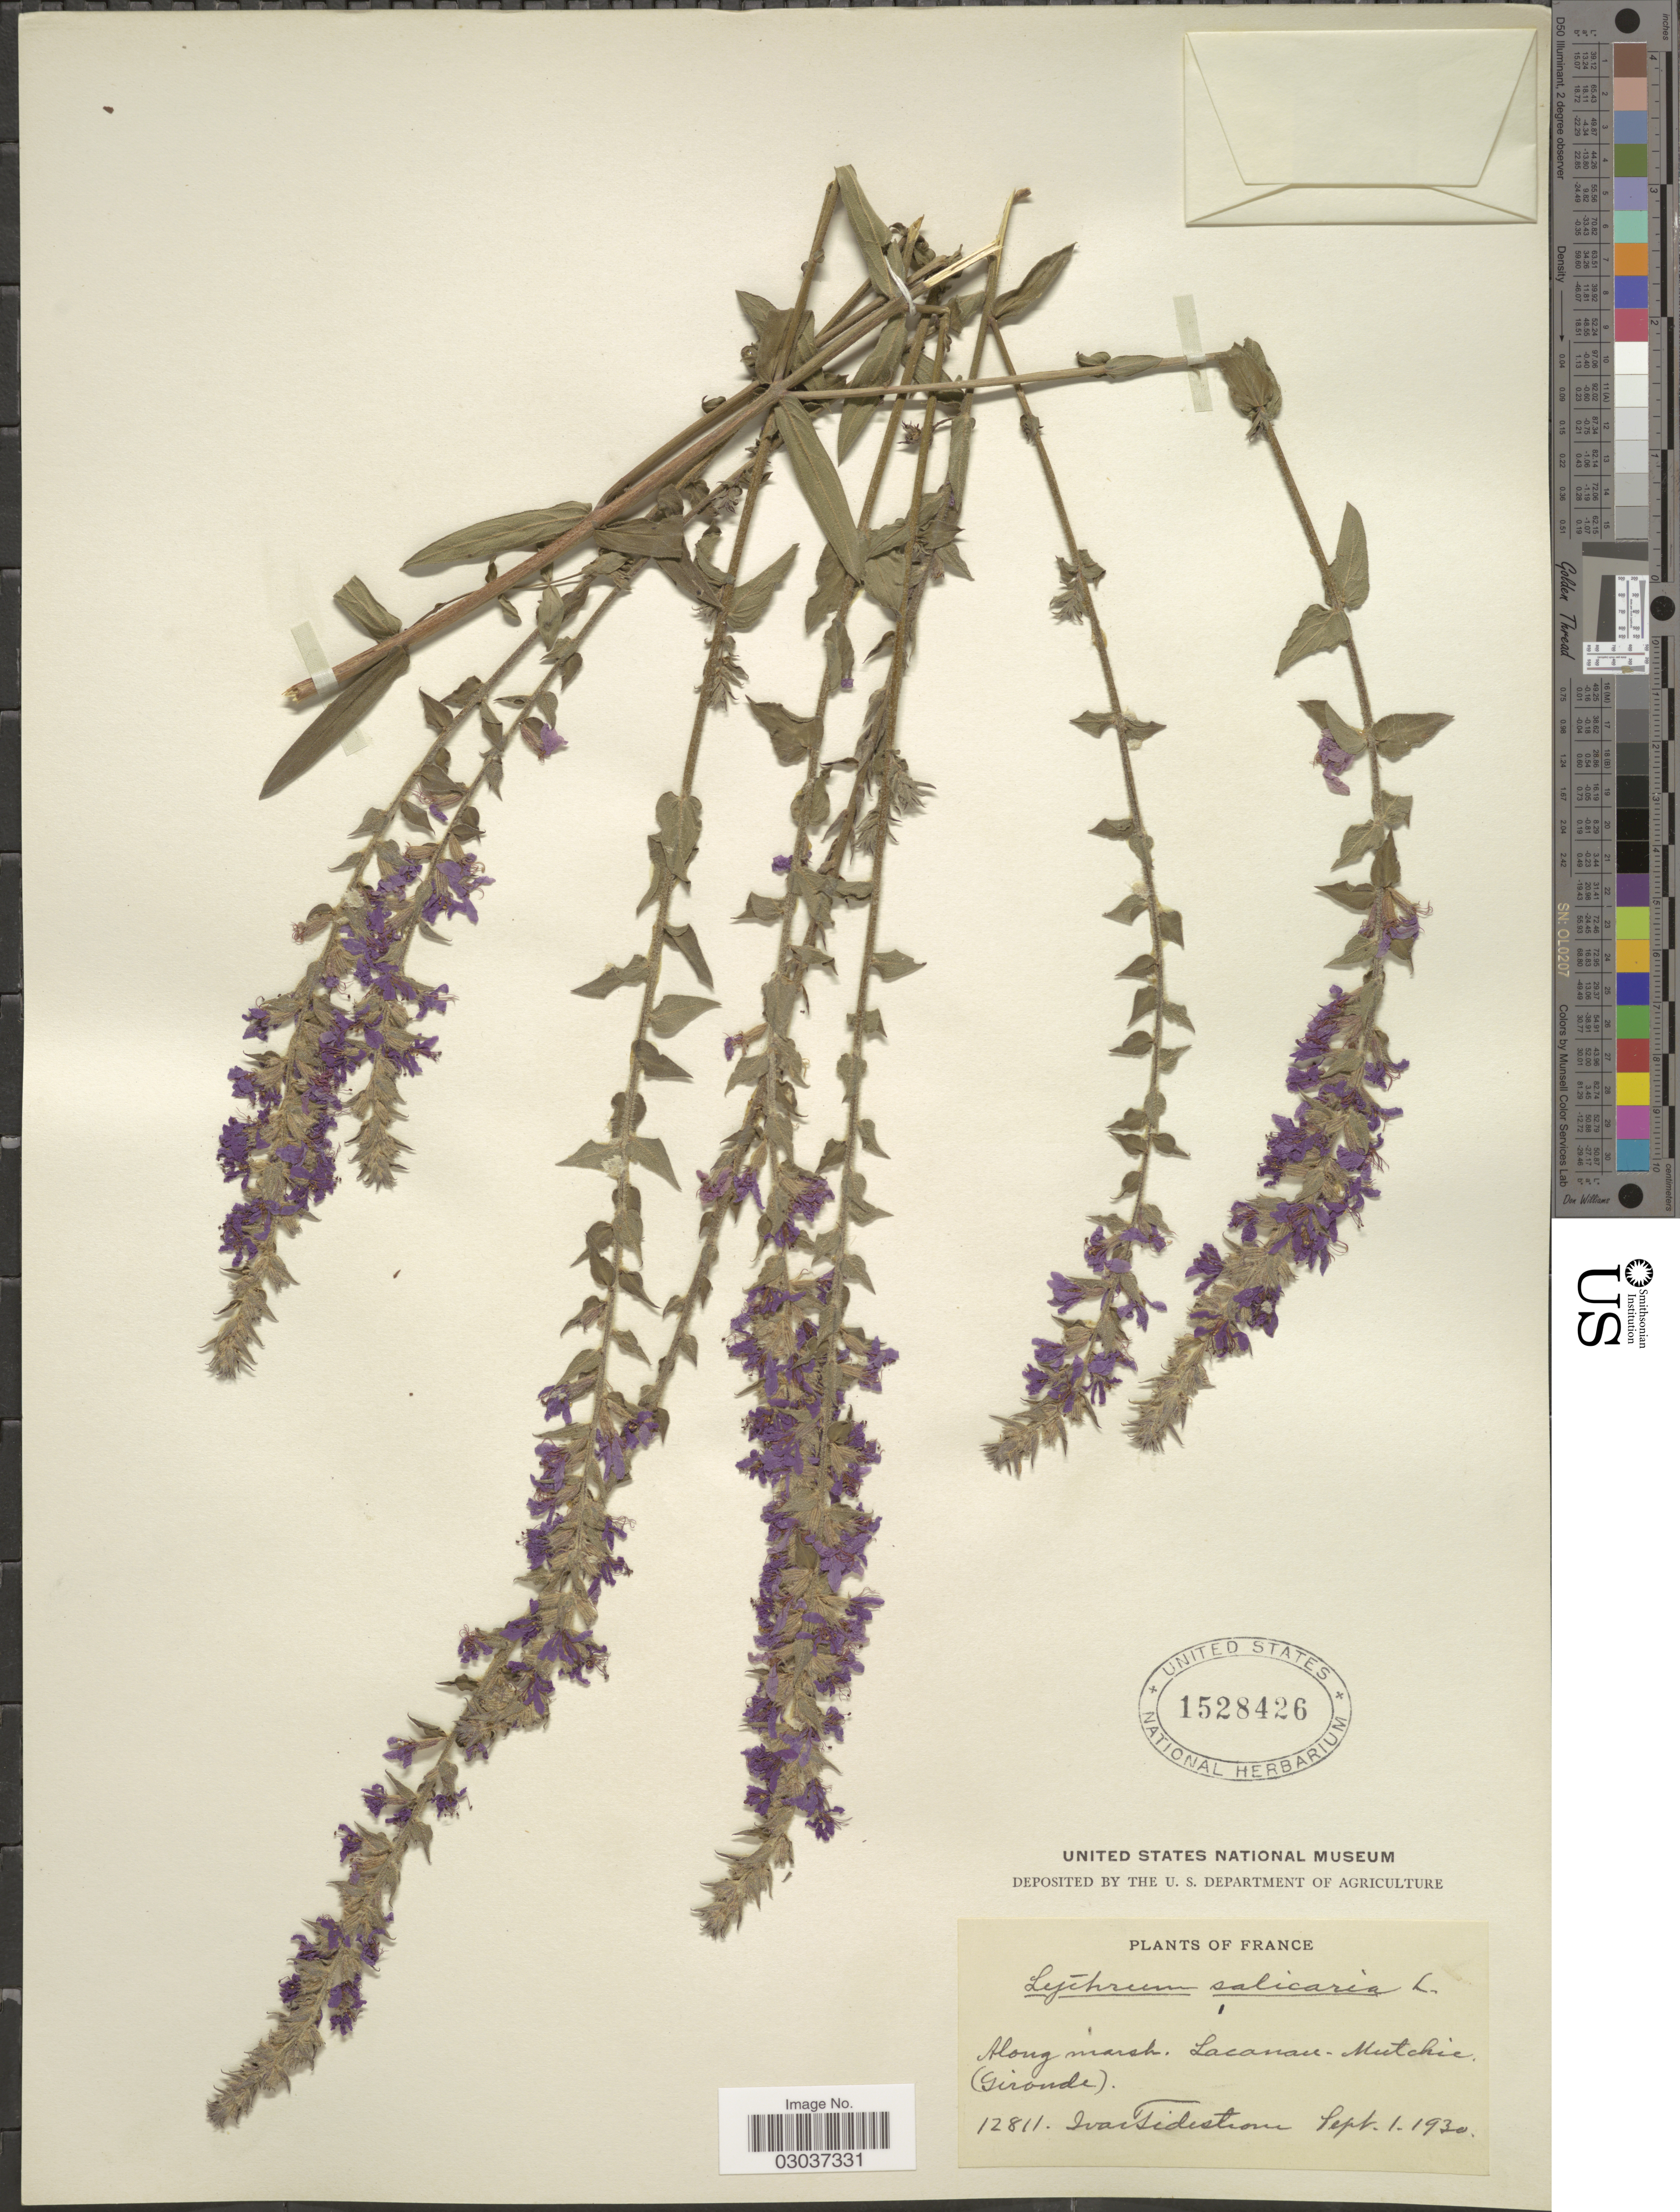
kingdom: Plantae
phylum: Tracheophyta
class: Magnoliopsida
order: Myrtales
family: Lythraceae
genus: Lythrum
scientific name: Lythrum salicaria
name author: L.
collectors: I. F. Tidestrom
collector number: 12811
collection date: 1930-09-01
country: France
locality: Along marsh. Lacanau-Mutchie. (Gironde).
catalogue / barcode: US 1528426